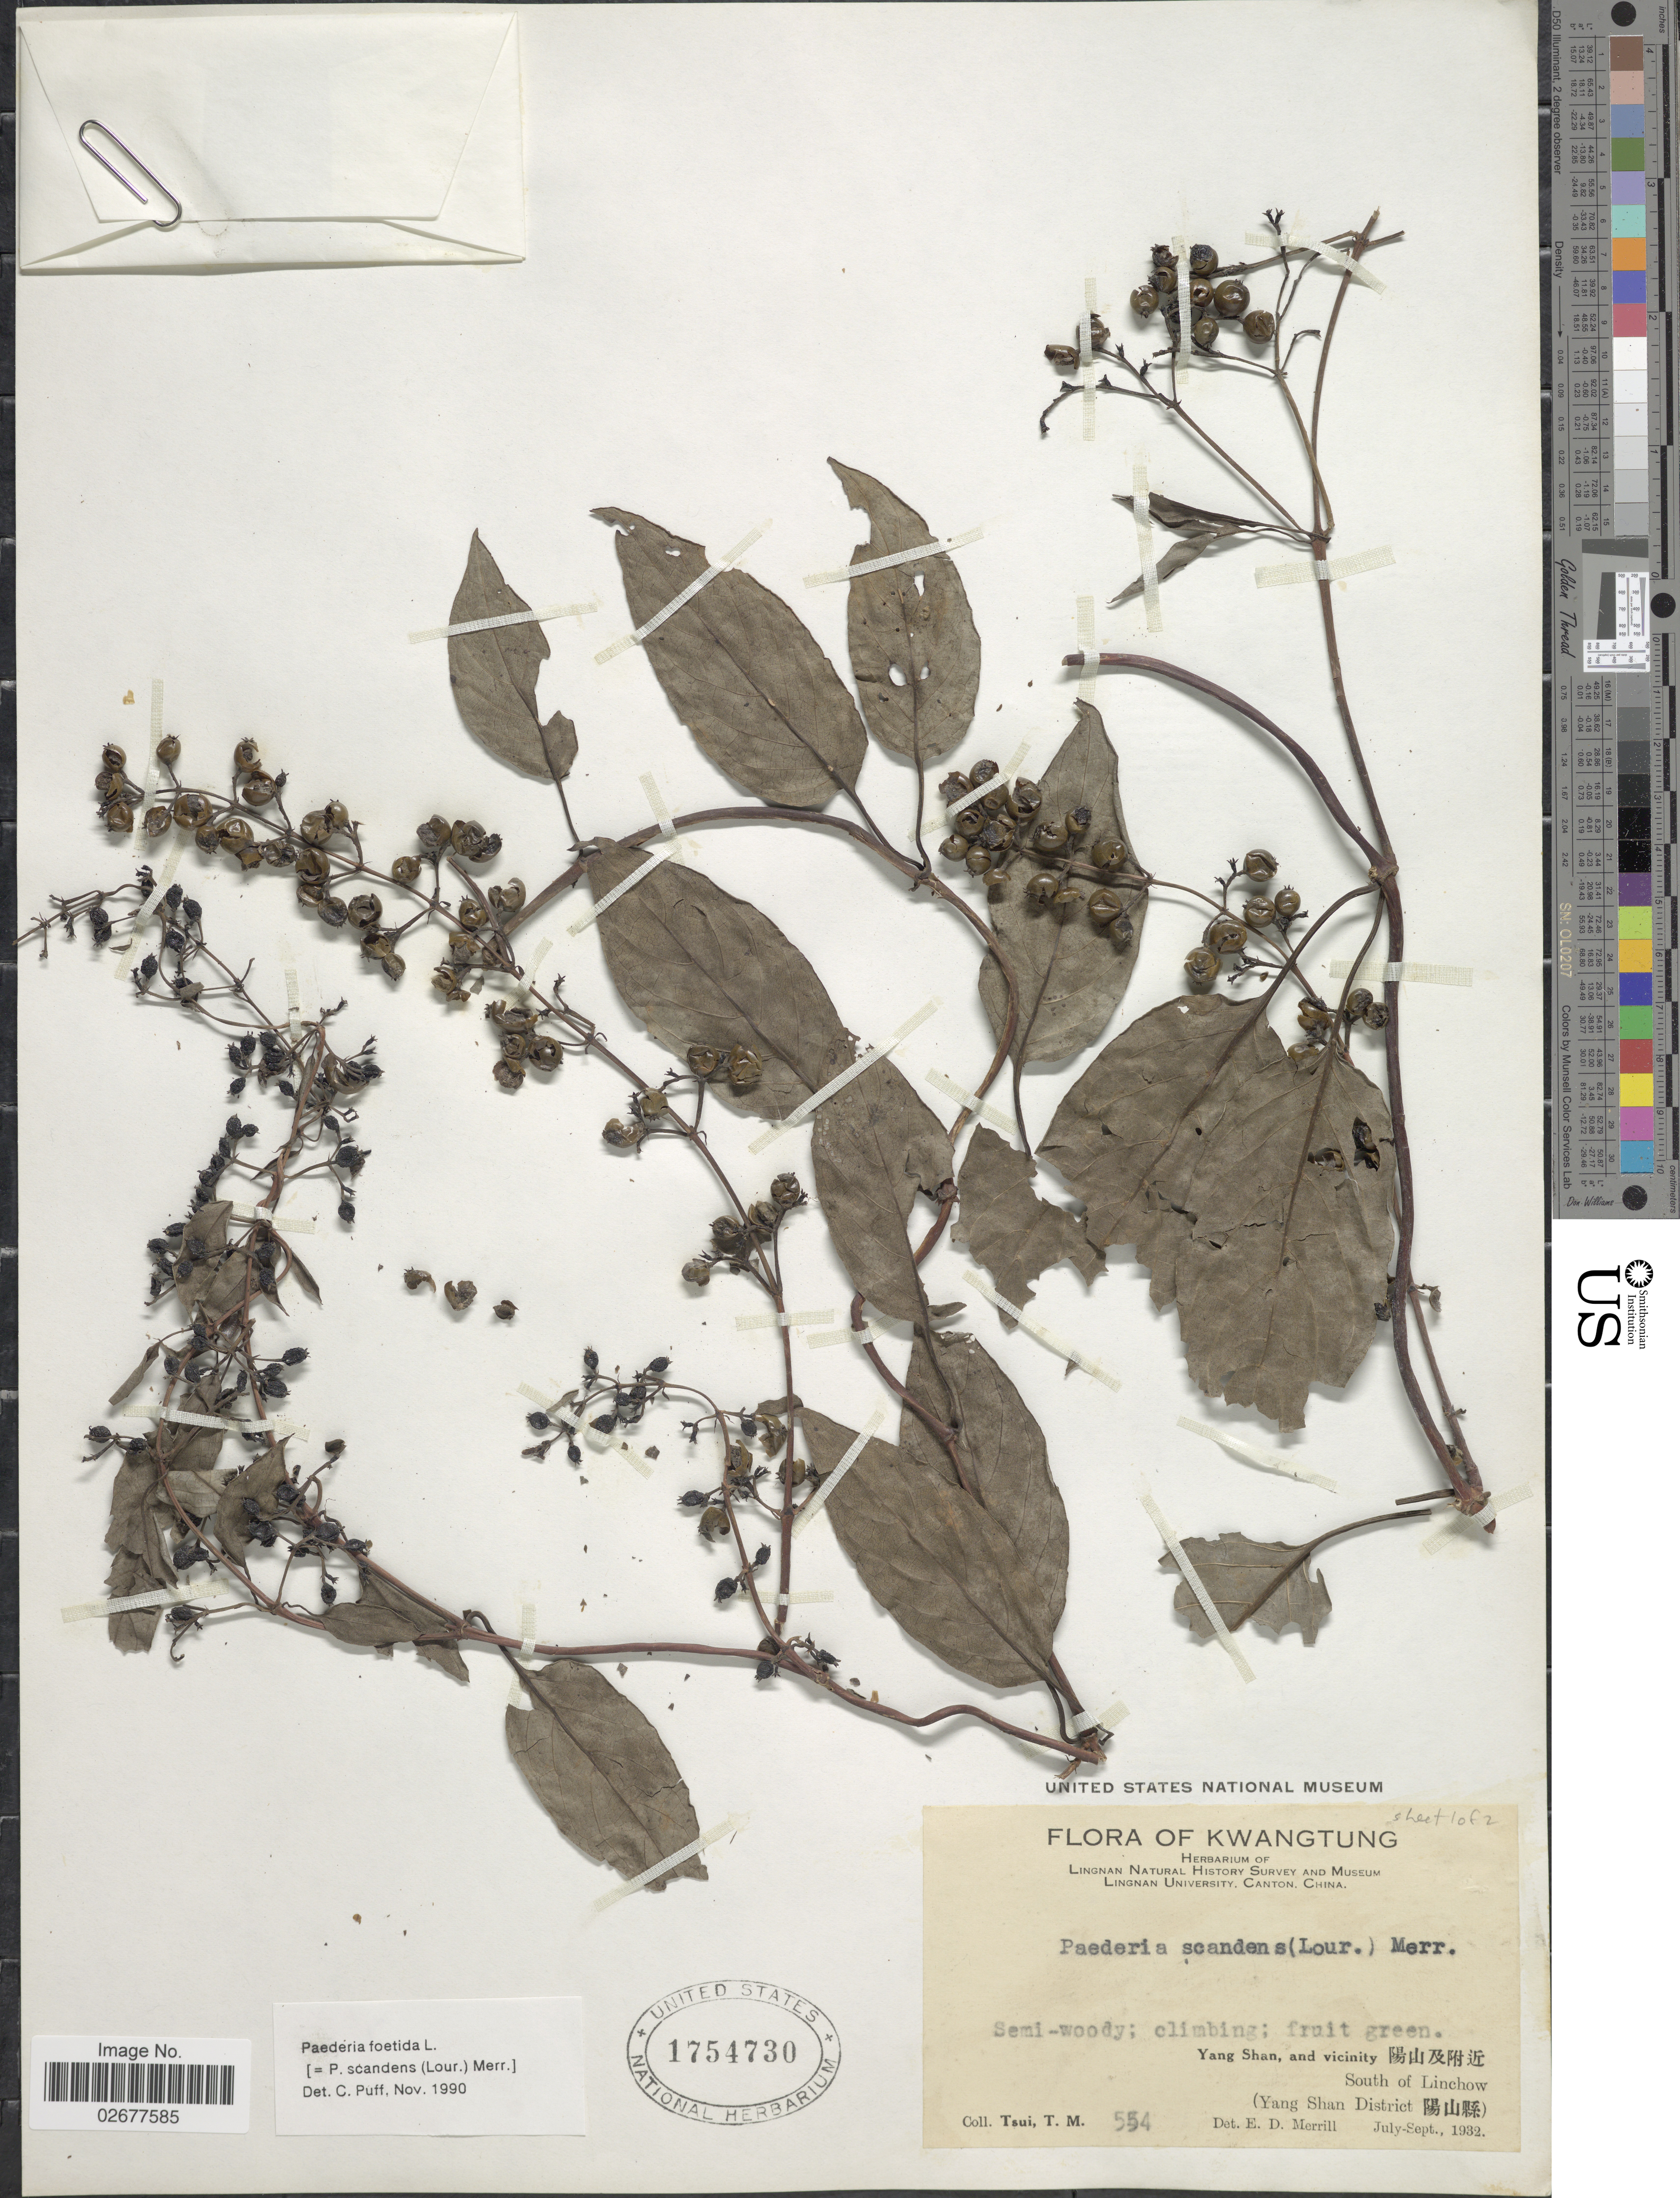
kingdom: Plantae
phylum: Tracheophyta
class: Magnoliopsida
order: Gentianales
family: Rubiaceae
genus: Paederia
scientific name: Paederia foetida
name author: Wall.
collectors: T. Tsui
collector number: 554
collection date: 1932-07/1932-09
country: China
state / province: Guangdong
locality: Kwangtung. Yang Shan, and vicinity. South of Linchow. (Yang Shan District).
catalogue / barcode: US 1754730